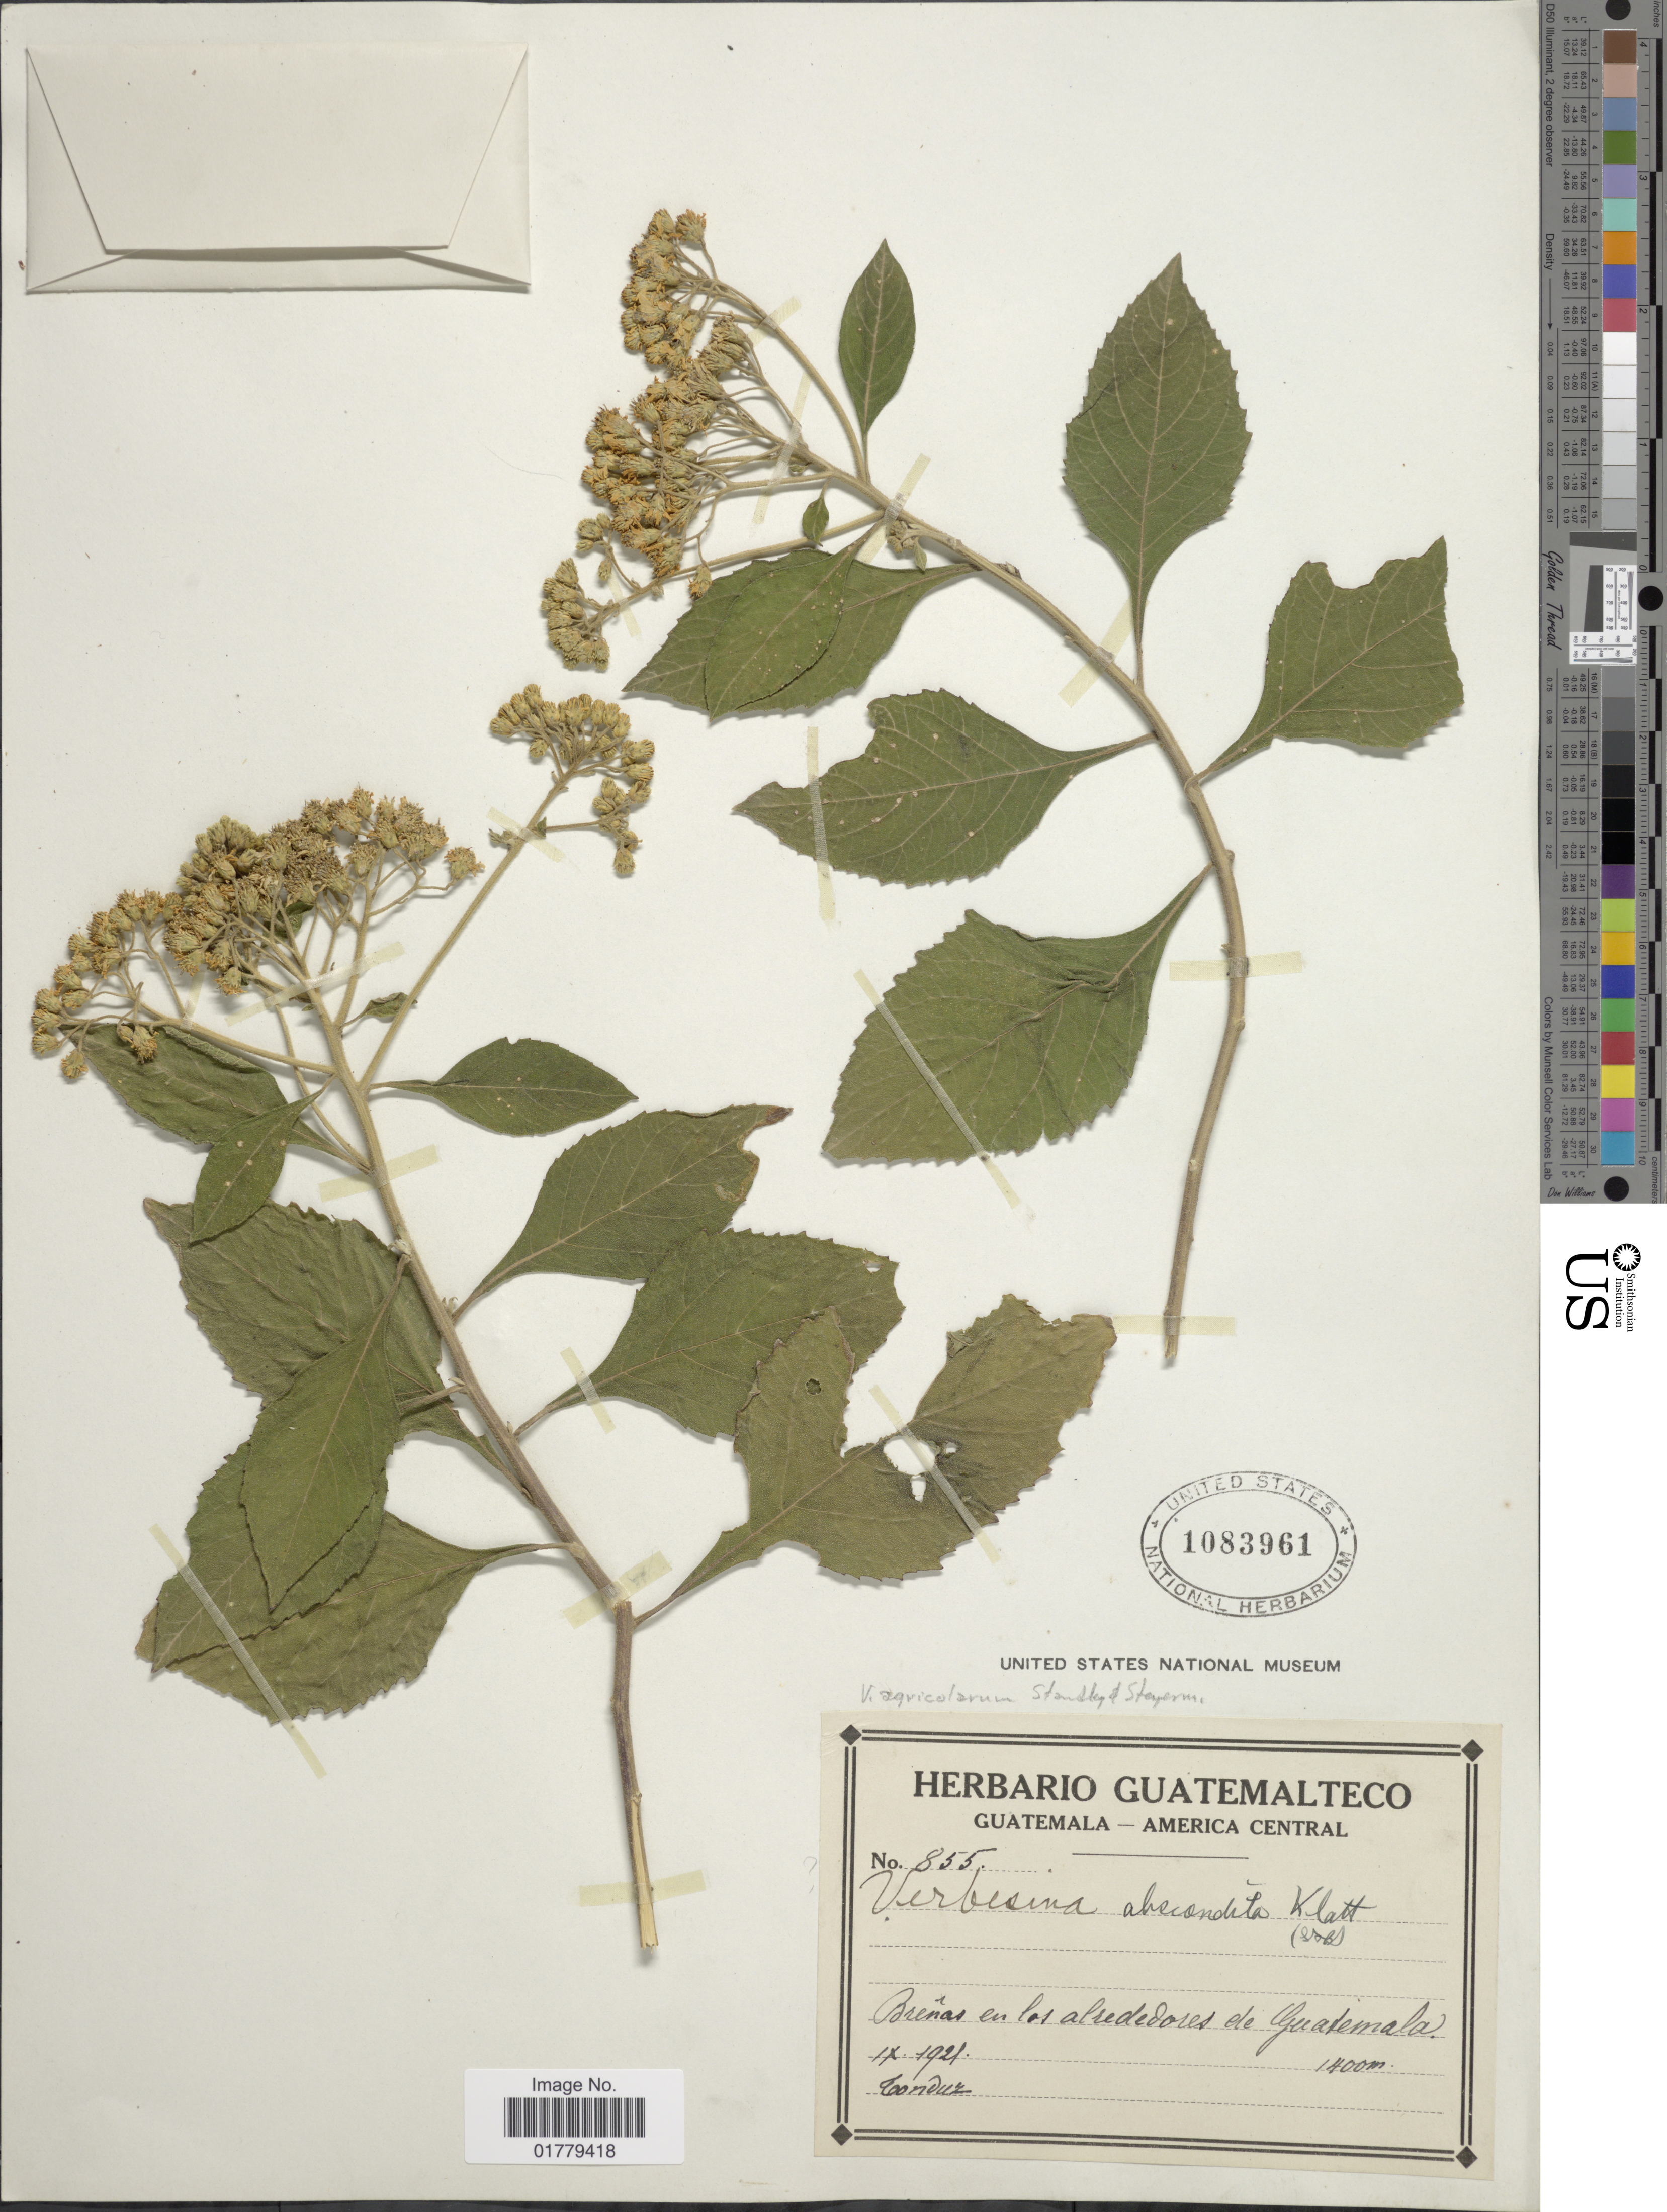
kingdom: Plantae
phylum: Tracheophyta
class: Magnoliopsida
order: Asterales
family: Asteraceae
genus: Verbesina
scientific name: Verbesina agricolarum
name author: Standl. & Steyerm.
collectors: A. Tonduz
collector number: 855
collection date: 1921-09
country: Guatemala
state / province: Guatemala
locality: Breñas en los alrededores de Guatemala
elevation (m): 1400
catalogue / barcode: US 1083961